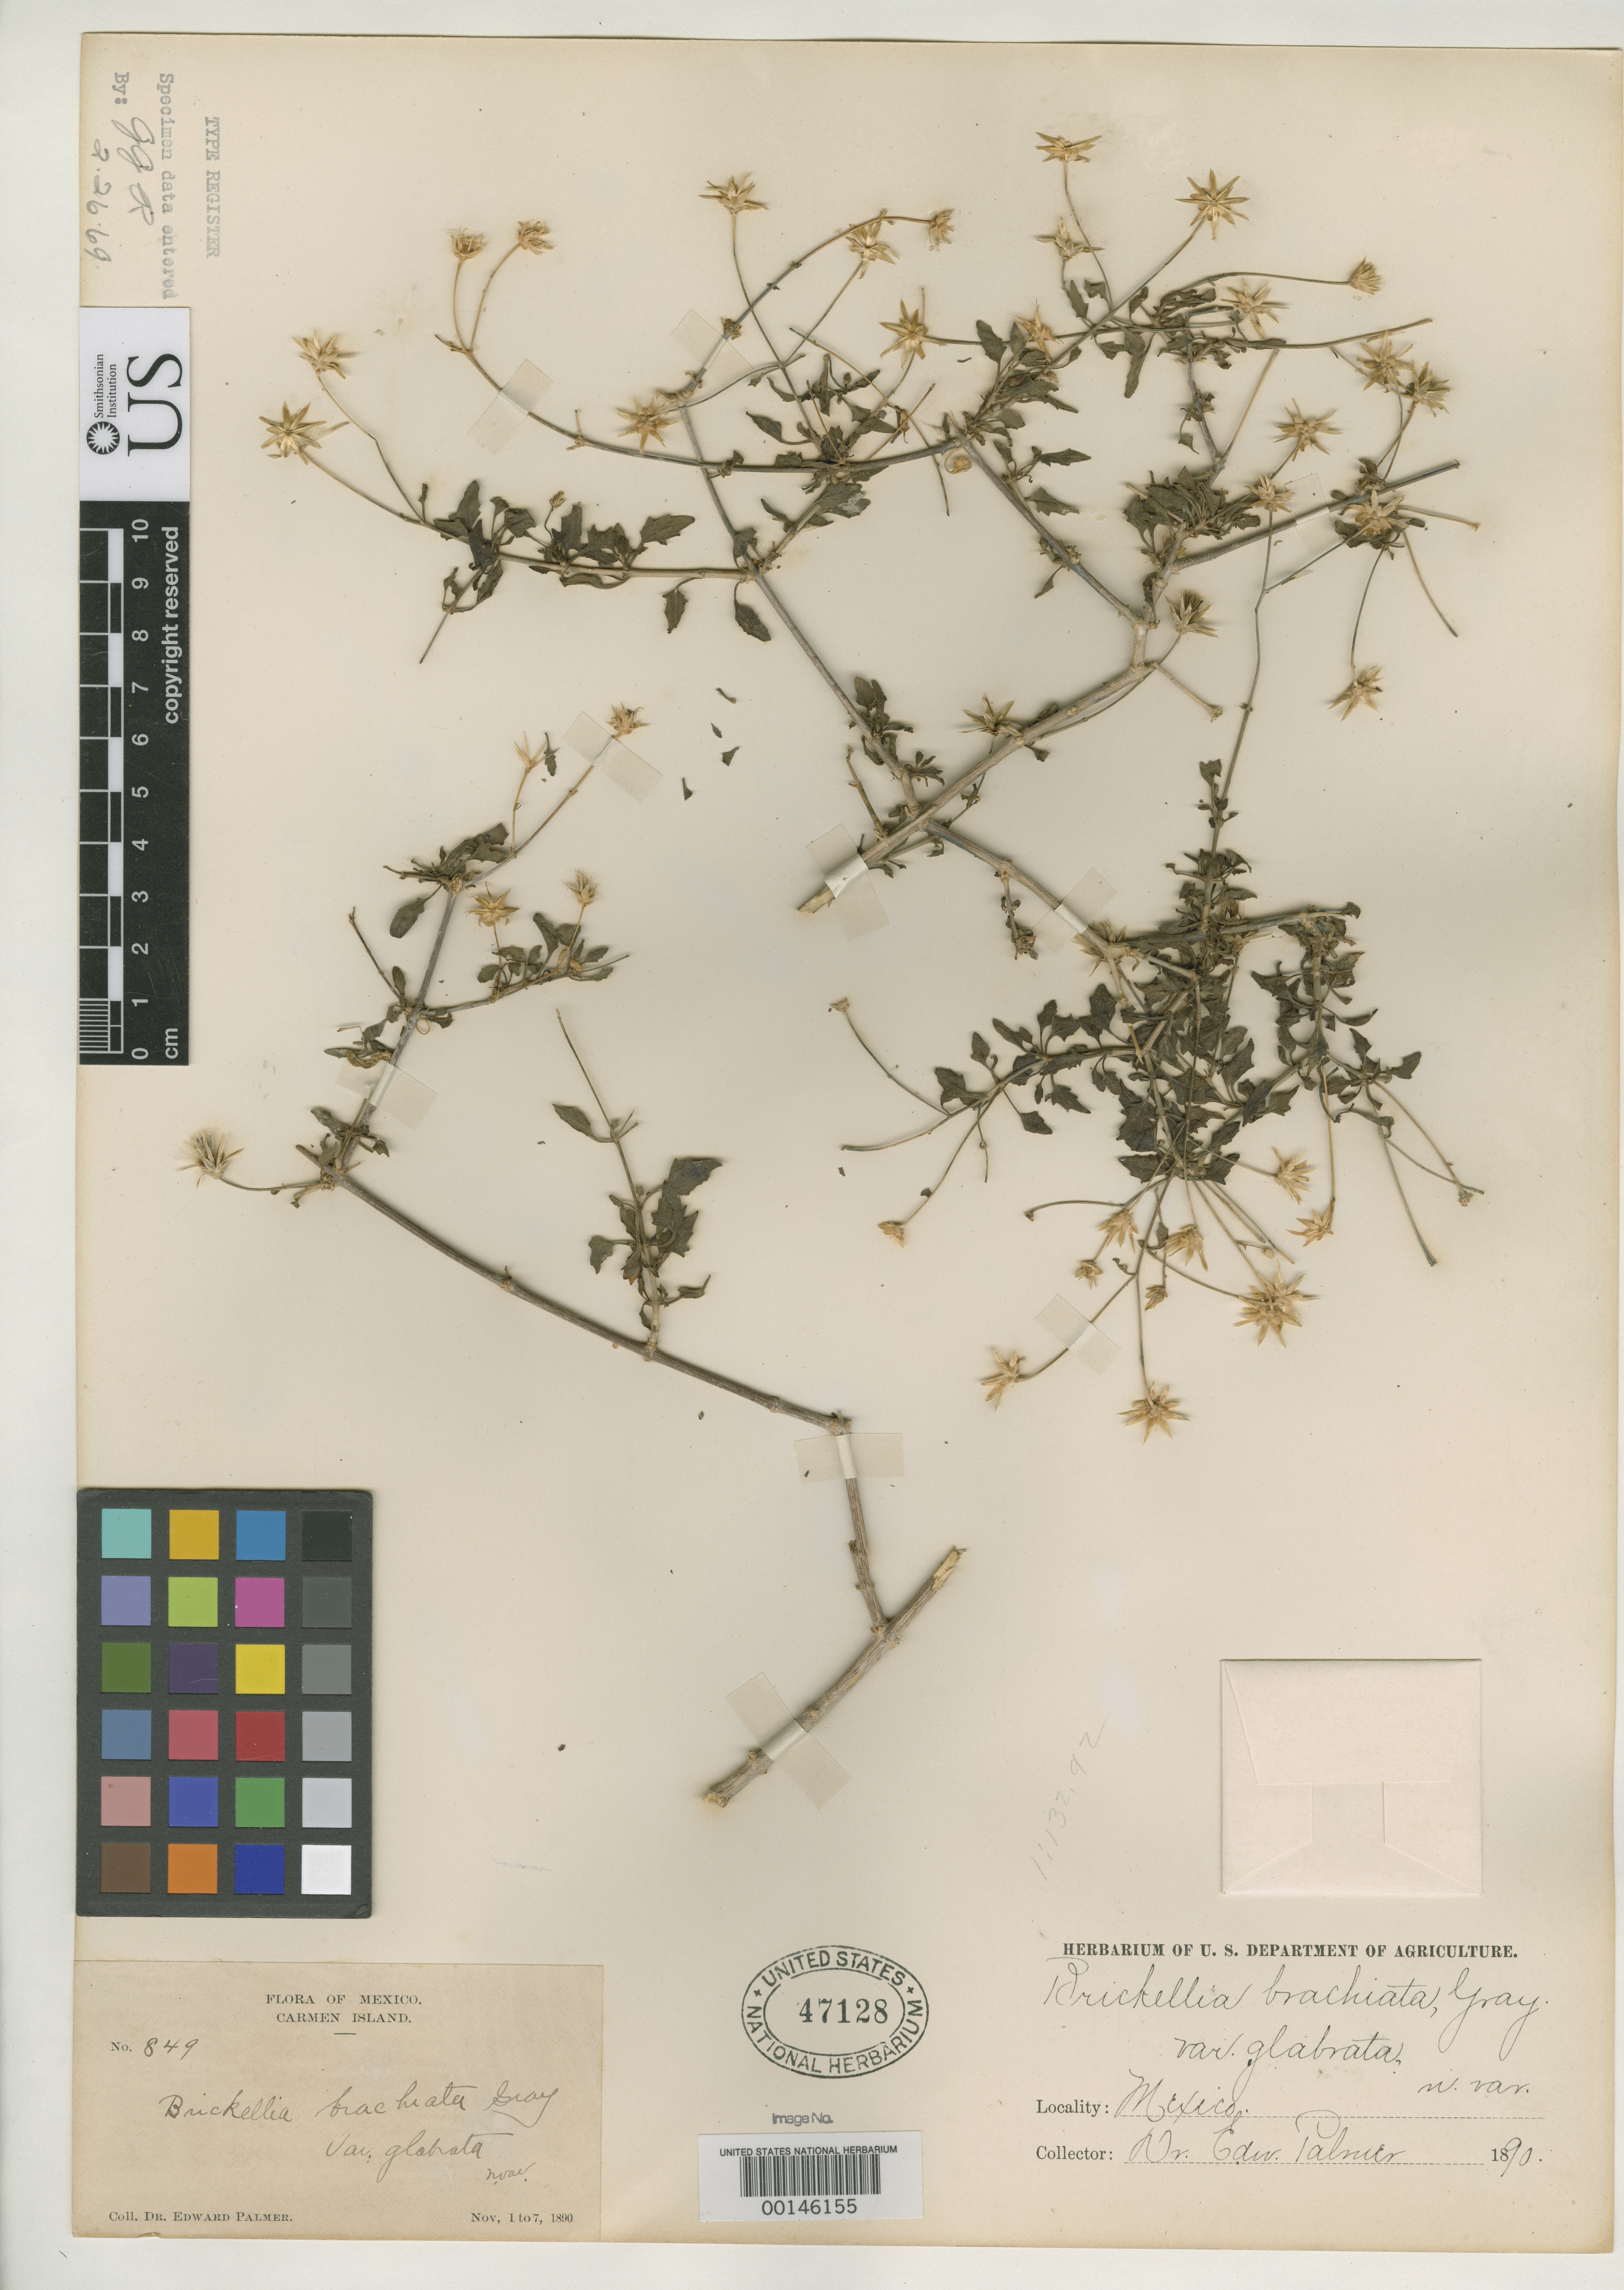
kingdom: Plantae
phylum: Tracheophyta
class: Magnoliopsida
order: Asterales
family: Asteraceae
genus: Brickellia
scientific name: Brickellia brachiata var. glabrata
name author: Rose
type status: Type Collection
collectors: E. Palmer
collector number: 849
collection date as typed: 01 Nov 1890 to 07 Nov 1890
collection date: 1890-11-01/1890-11-07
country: Mexico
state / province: Baja California Sur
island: Carmen Island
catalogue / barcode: US 47128